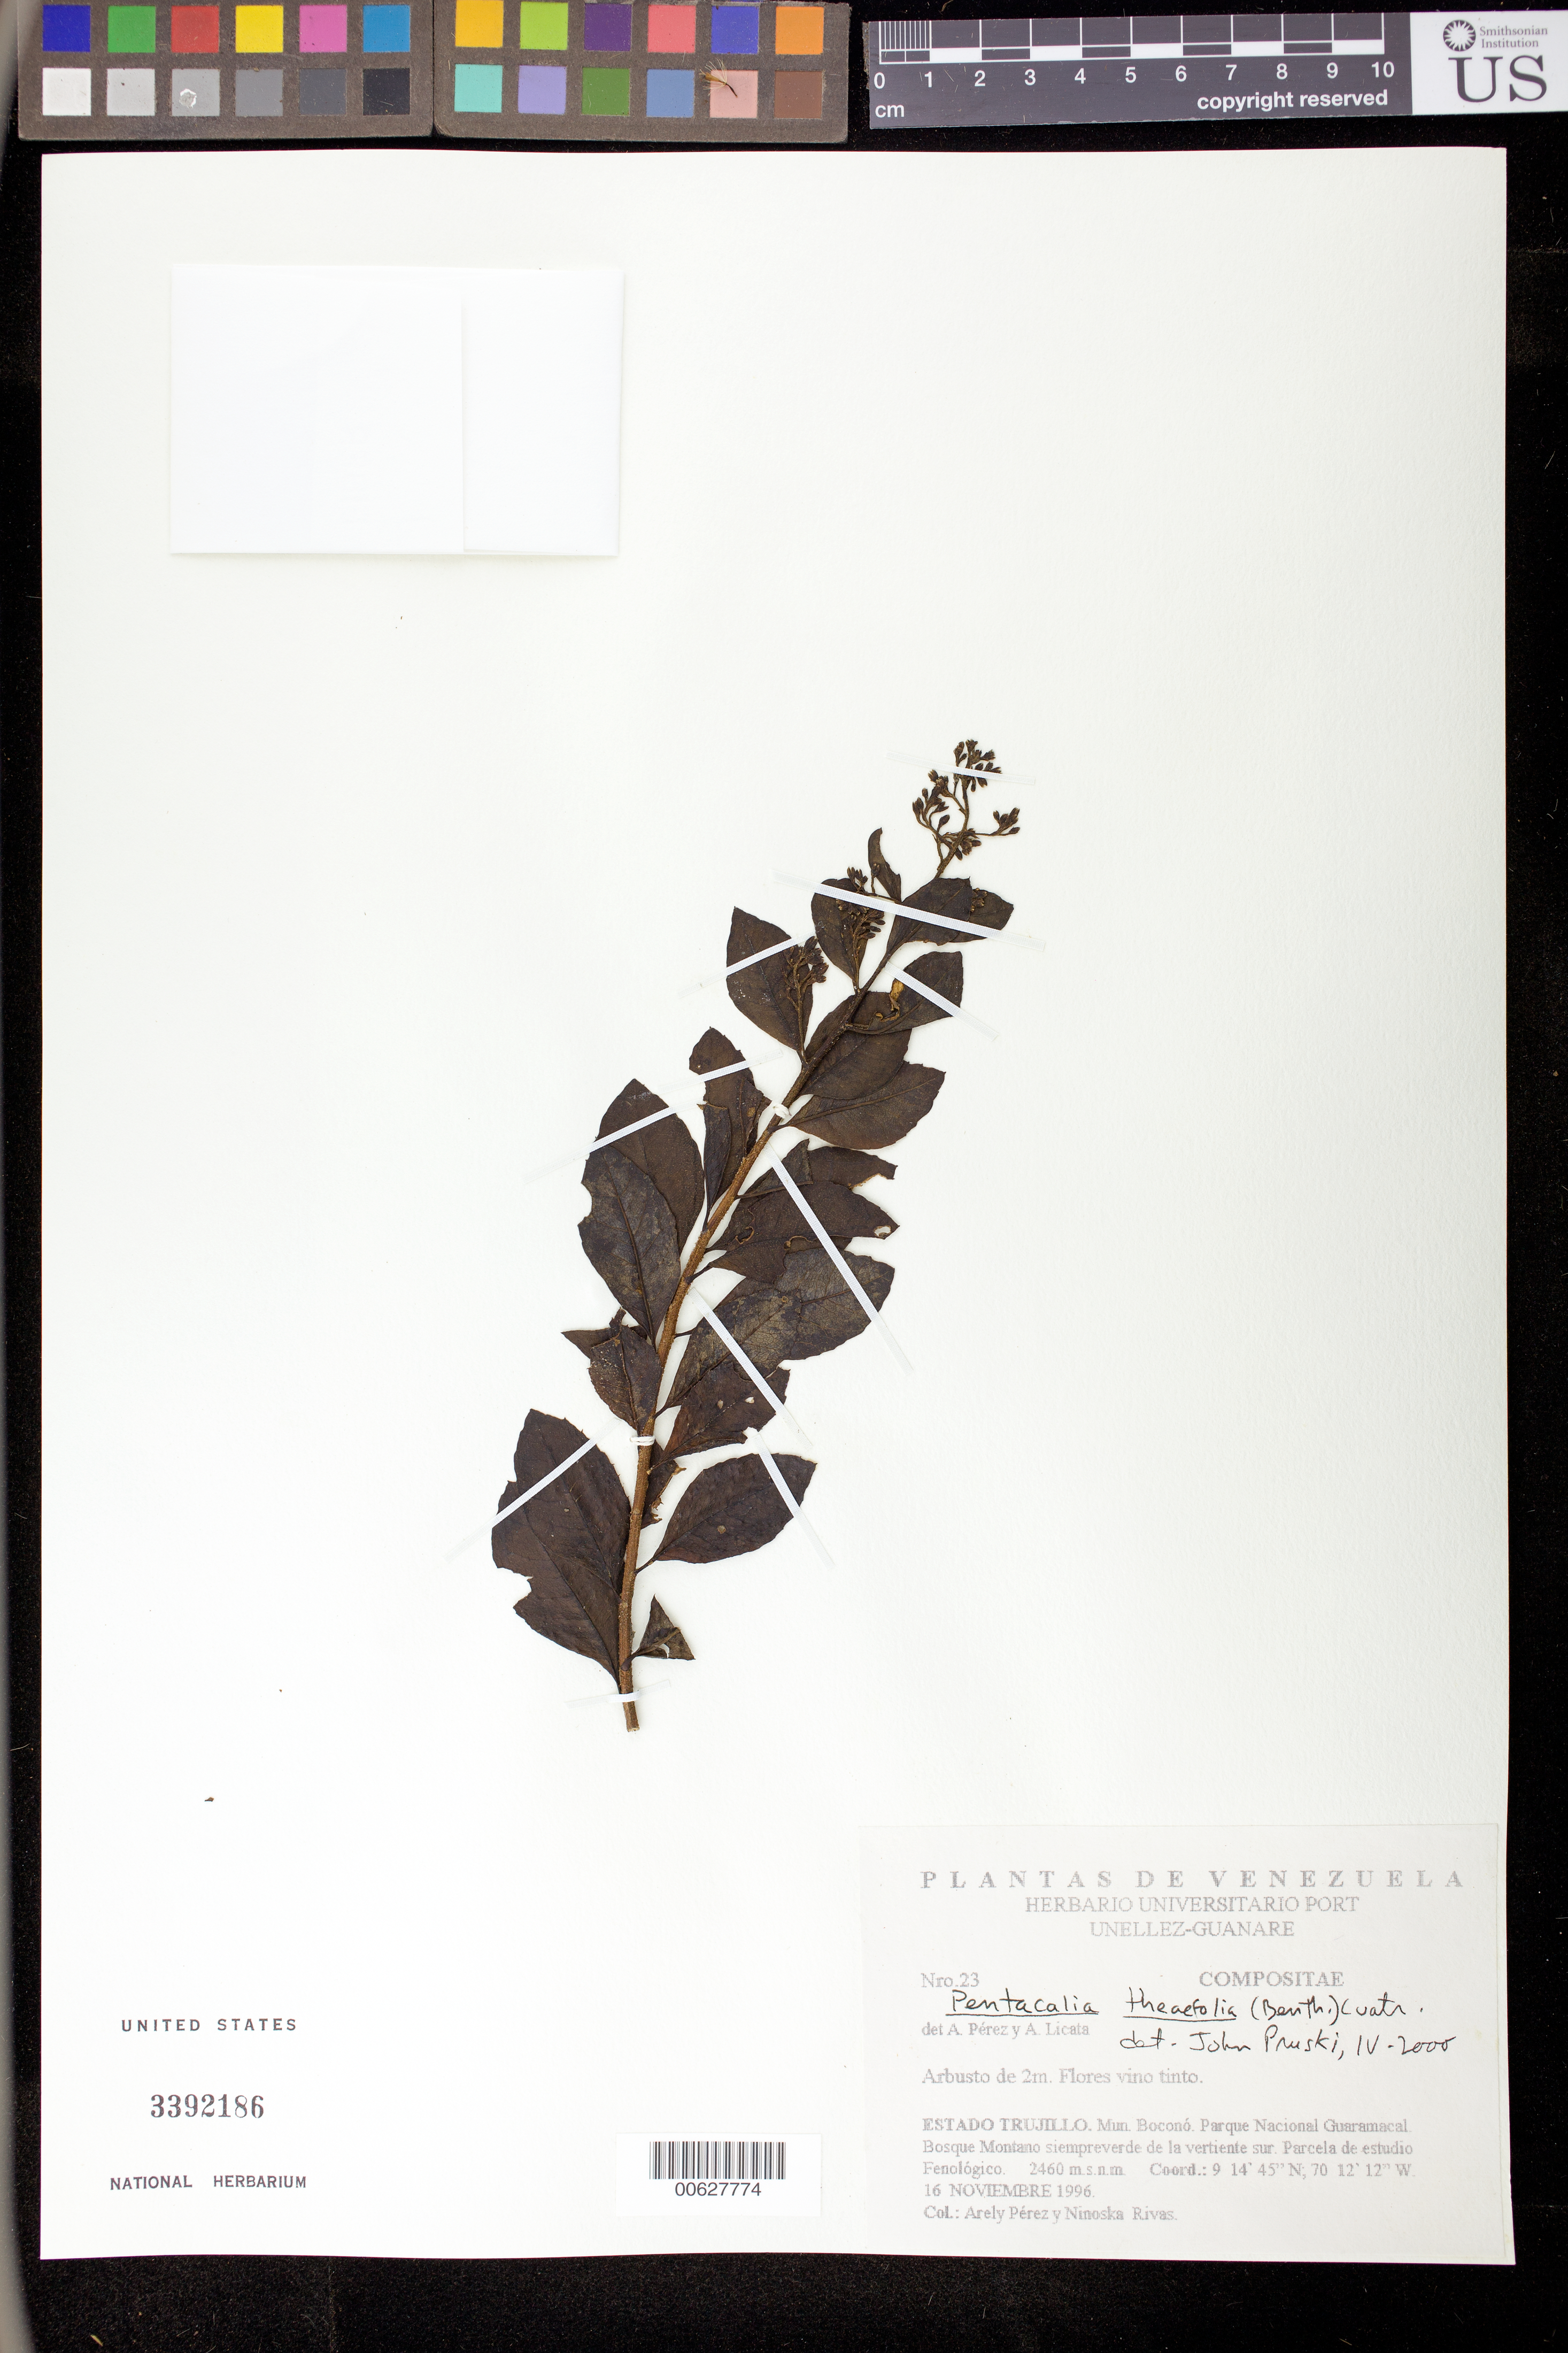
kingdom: Plantae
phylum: Tracheophyta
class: Magnoliopsida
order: Asterales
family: Asteraceae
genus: Pentacalia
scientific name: Pentacalia theifolia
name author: (Benth.) Cuatrec.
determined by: Pruski, J. F.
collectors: A. Pérez & N. Rivas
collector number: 23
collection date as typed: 16 Nov 1996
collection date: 1996-11-16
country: Venezuela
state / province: Trujillo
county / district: Boconó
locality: Parque Nacional Guaramacal, de la vertiente sur. Parcela de estudio fenológico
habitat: Bosque montano siempreverde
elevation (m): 2460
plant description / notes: PORT, US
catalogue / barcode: US 3392186